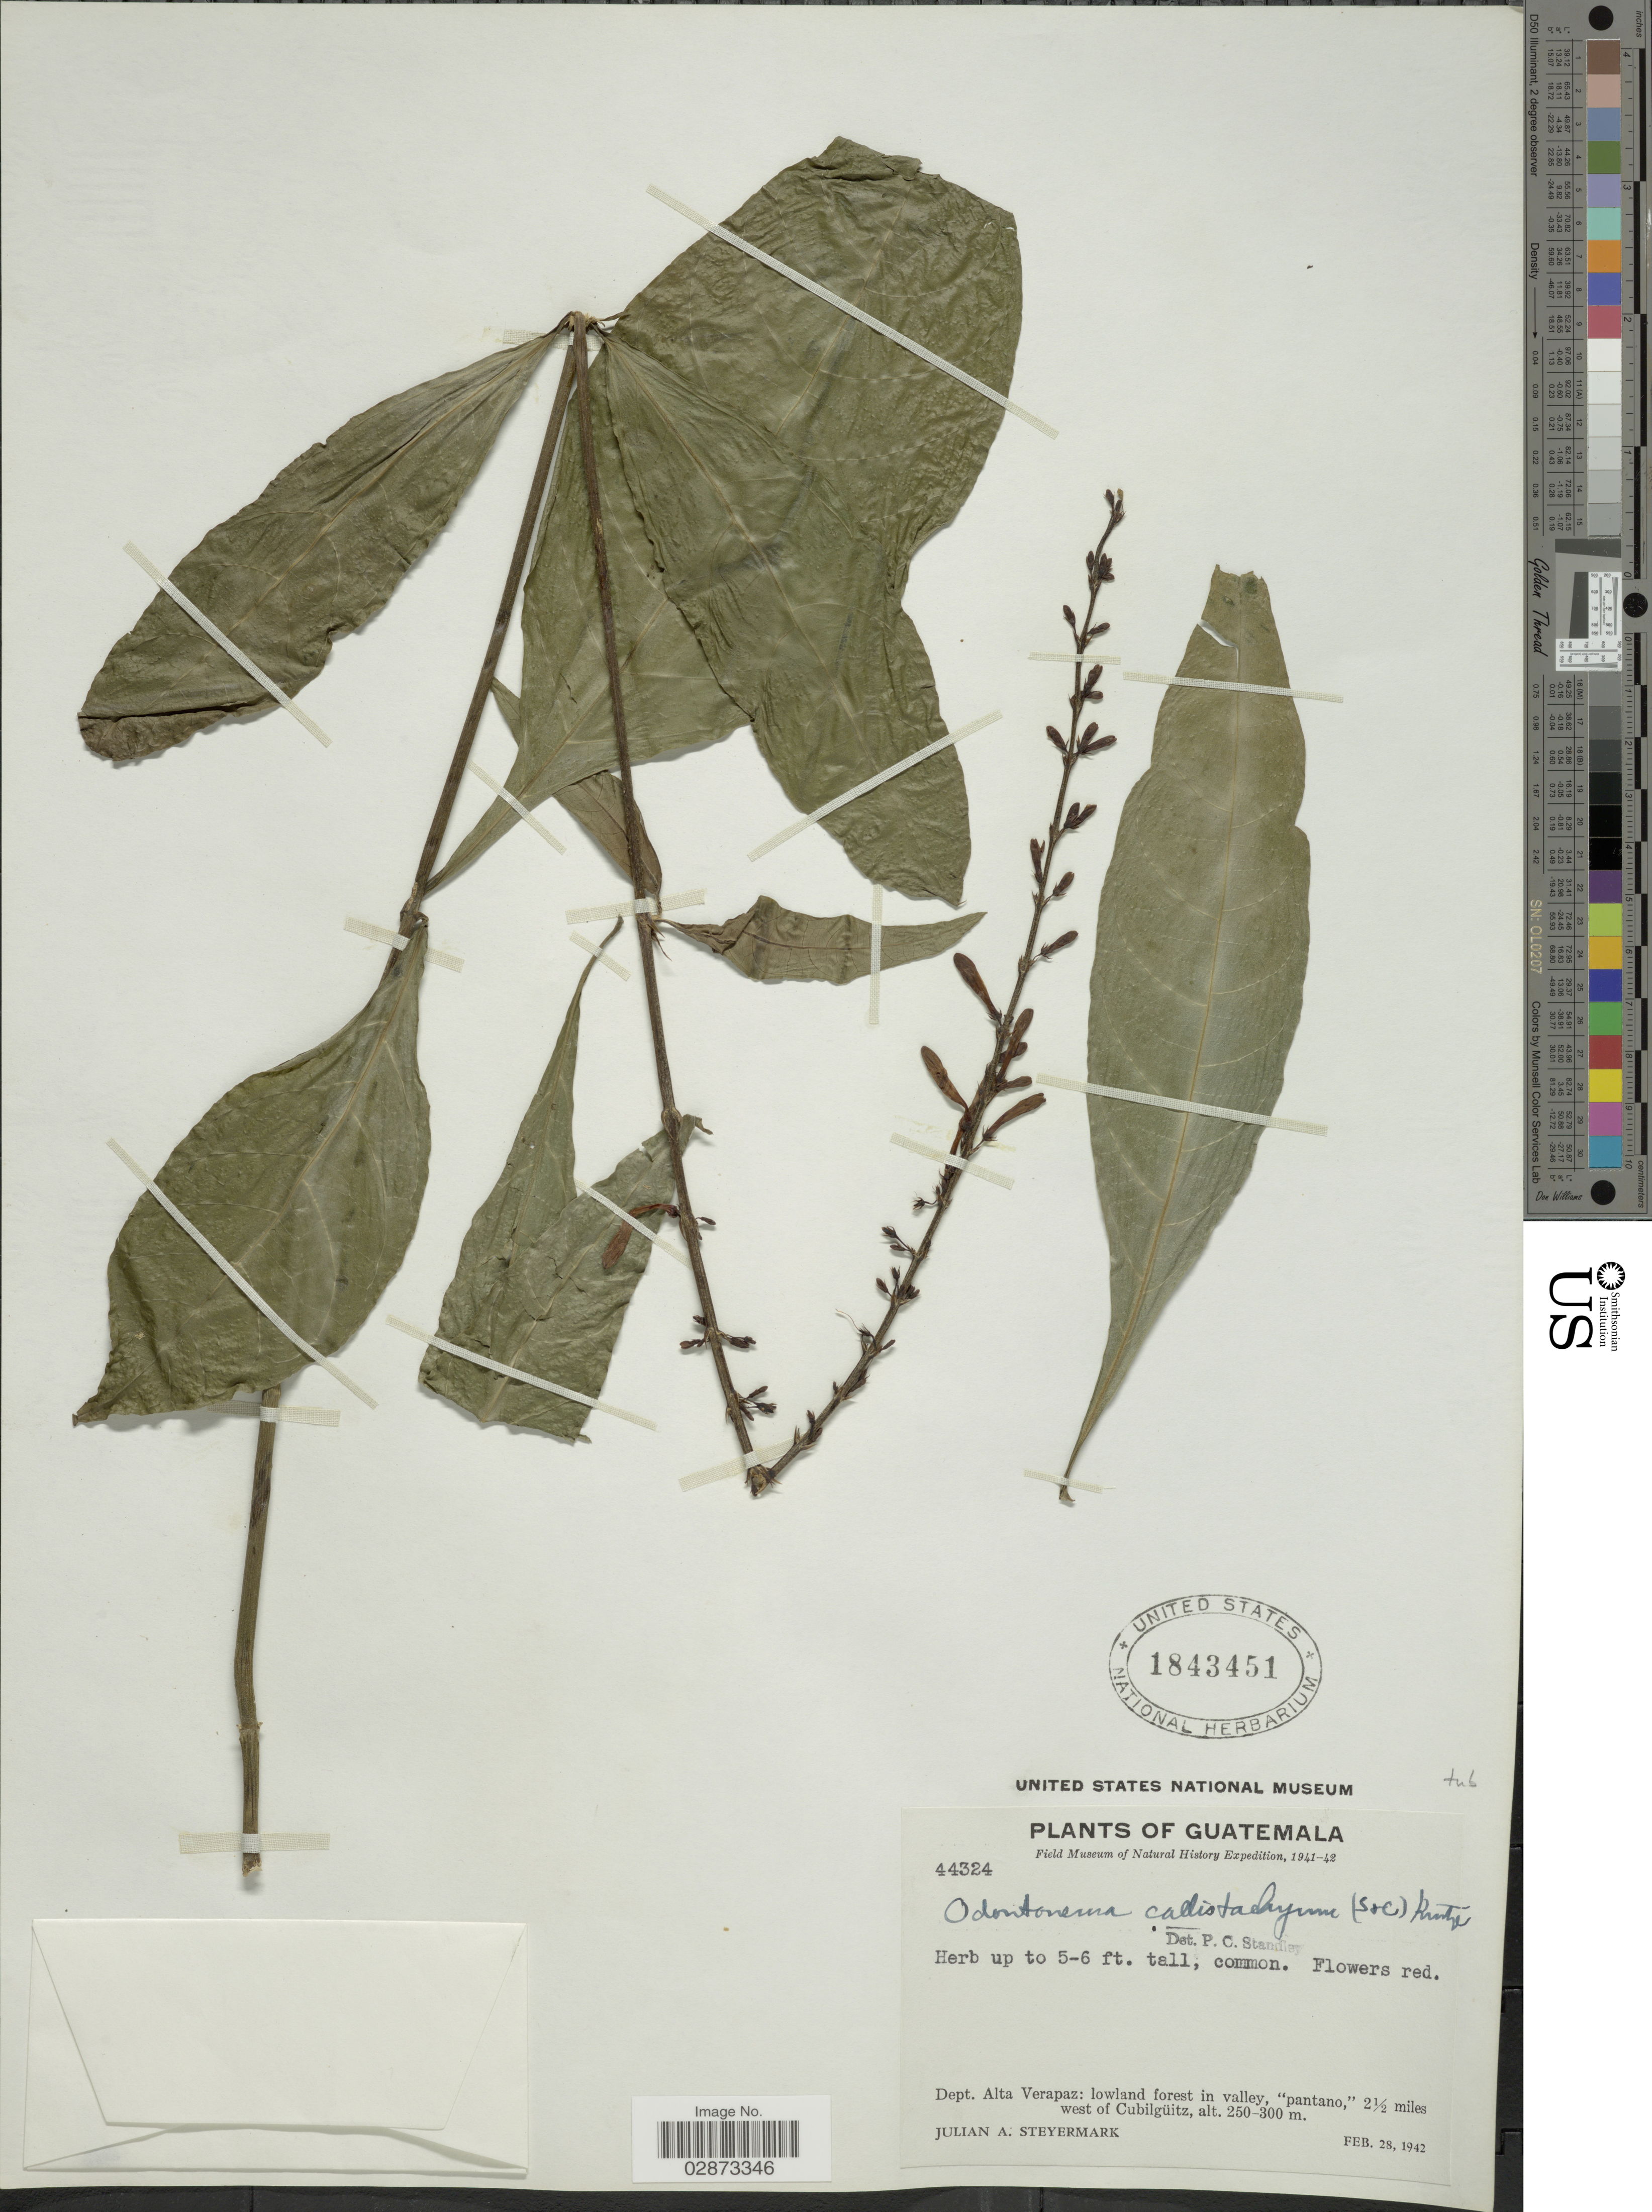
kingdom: Plantae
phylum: Tracheophyta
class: Magnoliopsida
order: Lamiales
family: Acanthaceae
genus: Odontonema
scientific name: Odontonema callistachyum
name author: (Schltdl. & Cham.) Kuntze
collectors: J. Steyermark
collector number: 44324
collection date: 1942-02-28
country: Guatemala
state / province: Alta Verapaz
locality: Dept. Alta Verapaz: lowland forest in valley, "pantano," 2½ miles west of Cubilgüitz.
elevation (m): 250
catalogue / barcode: US 1843451